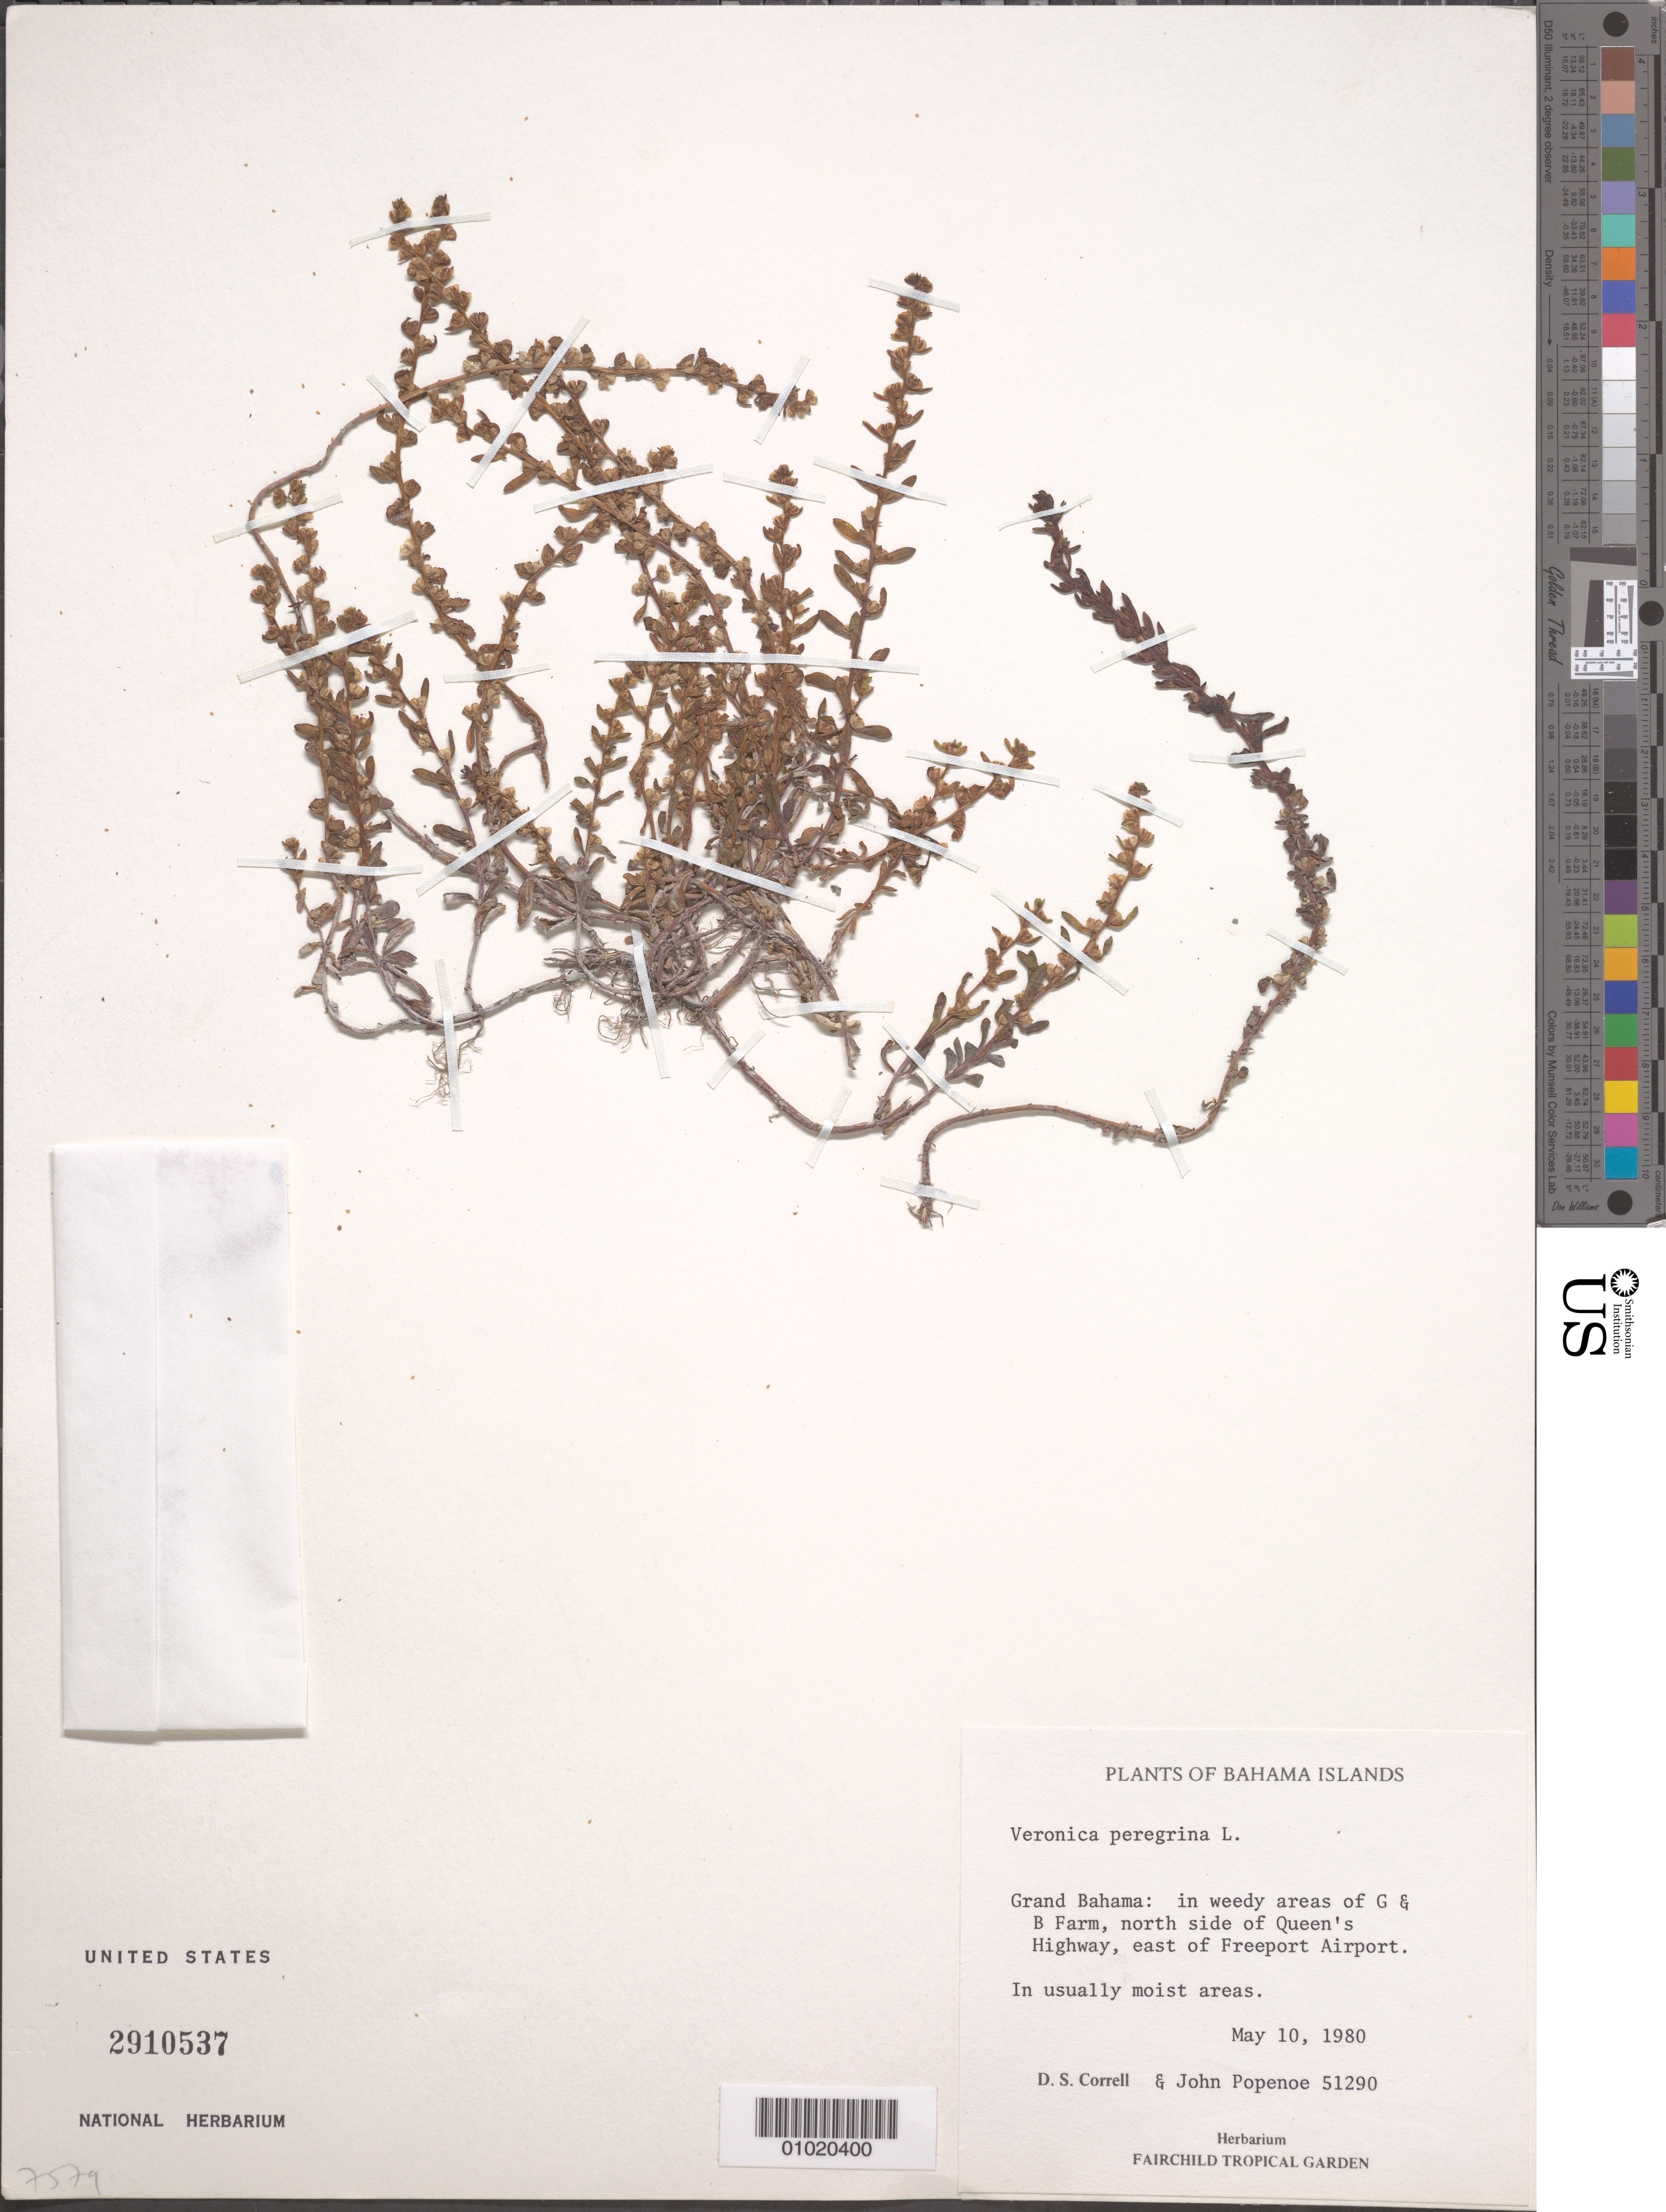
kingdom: Plantae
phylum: Tracheophyta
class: Magnoliopsida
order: Lamiales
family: Plantaginaceae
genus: Veronica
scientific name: Veronica peregrina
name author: L.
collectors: D. S. Correll & J. Popenoe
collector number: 51290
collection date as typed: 10 May 1980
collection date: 1980-05-10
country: Bahamas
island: Grand Bahama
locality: In weedy areas of G&B farm, north side of Queen's Highway, east of Freeport Airport. In usually moist areas.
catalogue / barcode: US 2910537